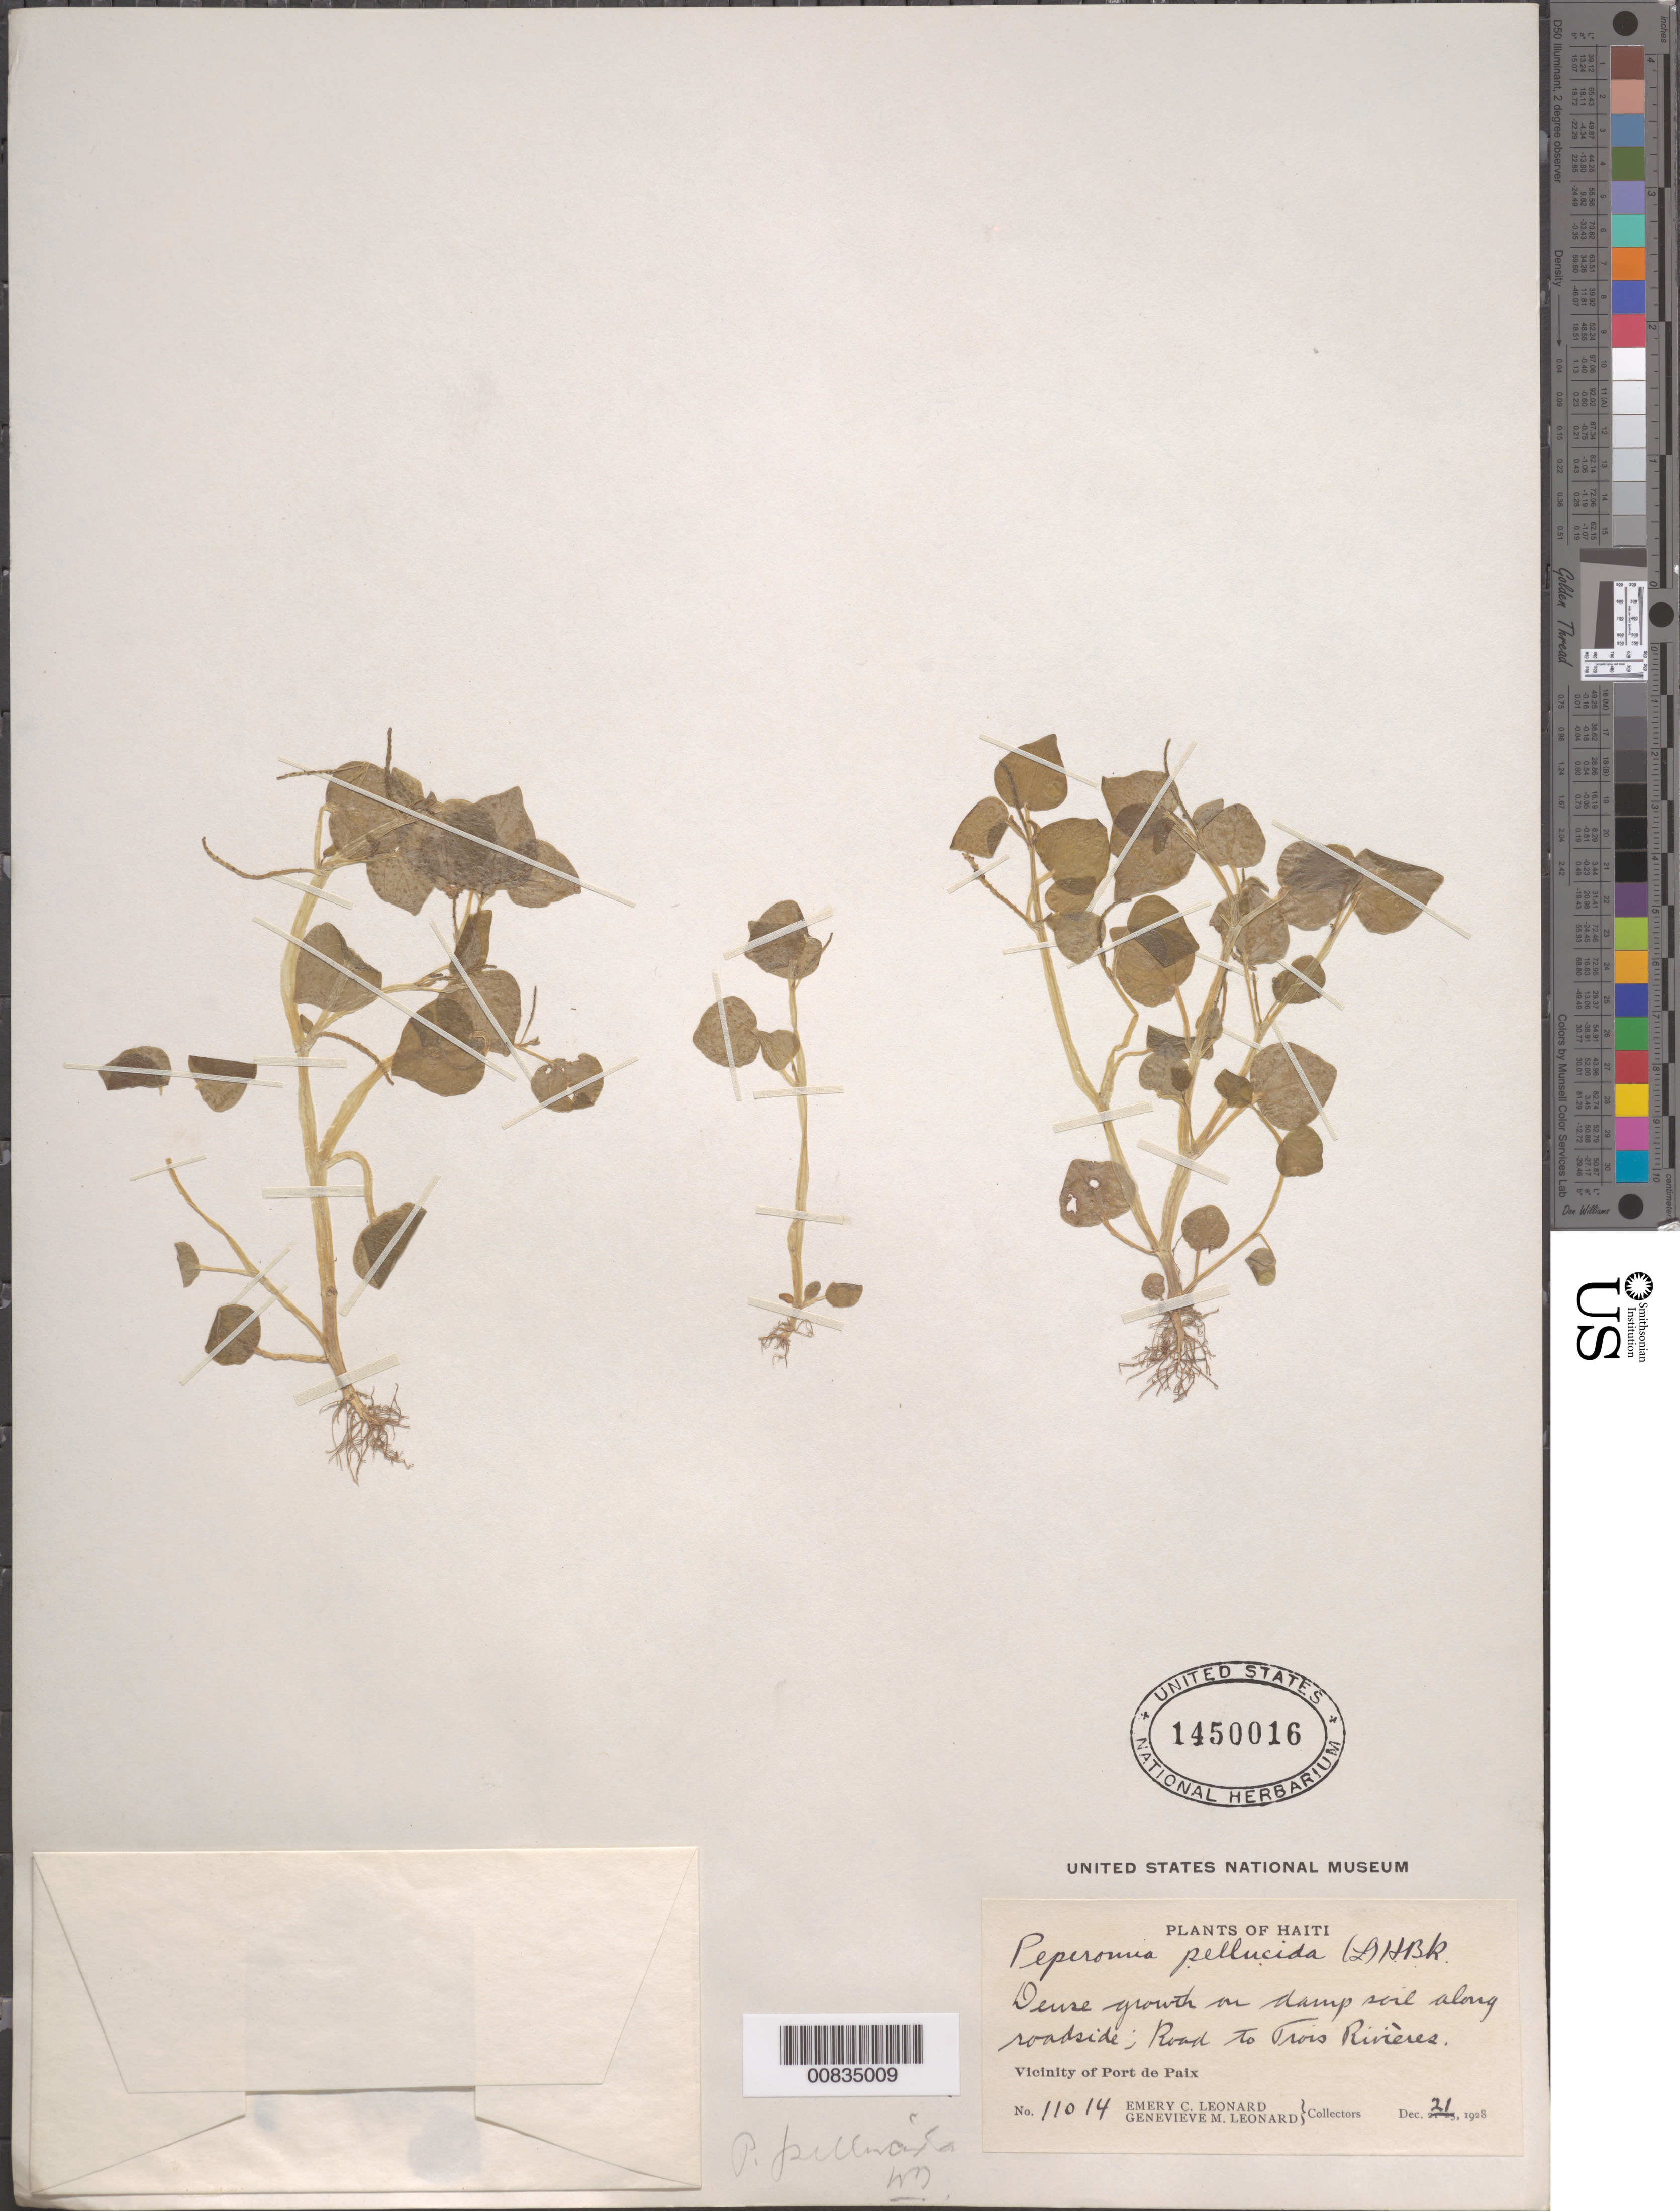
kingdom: Plantae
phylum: Tracheophyta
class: Magnoliopsida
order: Piperales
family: Piperaceae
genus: Peperomia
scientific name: Peperomia pellucida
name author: (L.) Kunth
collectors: E. C. Leonard & G. M. Leonard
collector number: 11014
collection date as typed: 21 Dec 1928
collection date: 1928-12-21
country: Haiti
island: Hispaniola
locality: Vicinity of Port-de-Paix. Road to Trois Rivières.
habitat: Damp soil.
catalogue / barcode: US 1450016